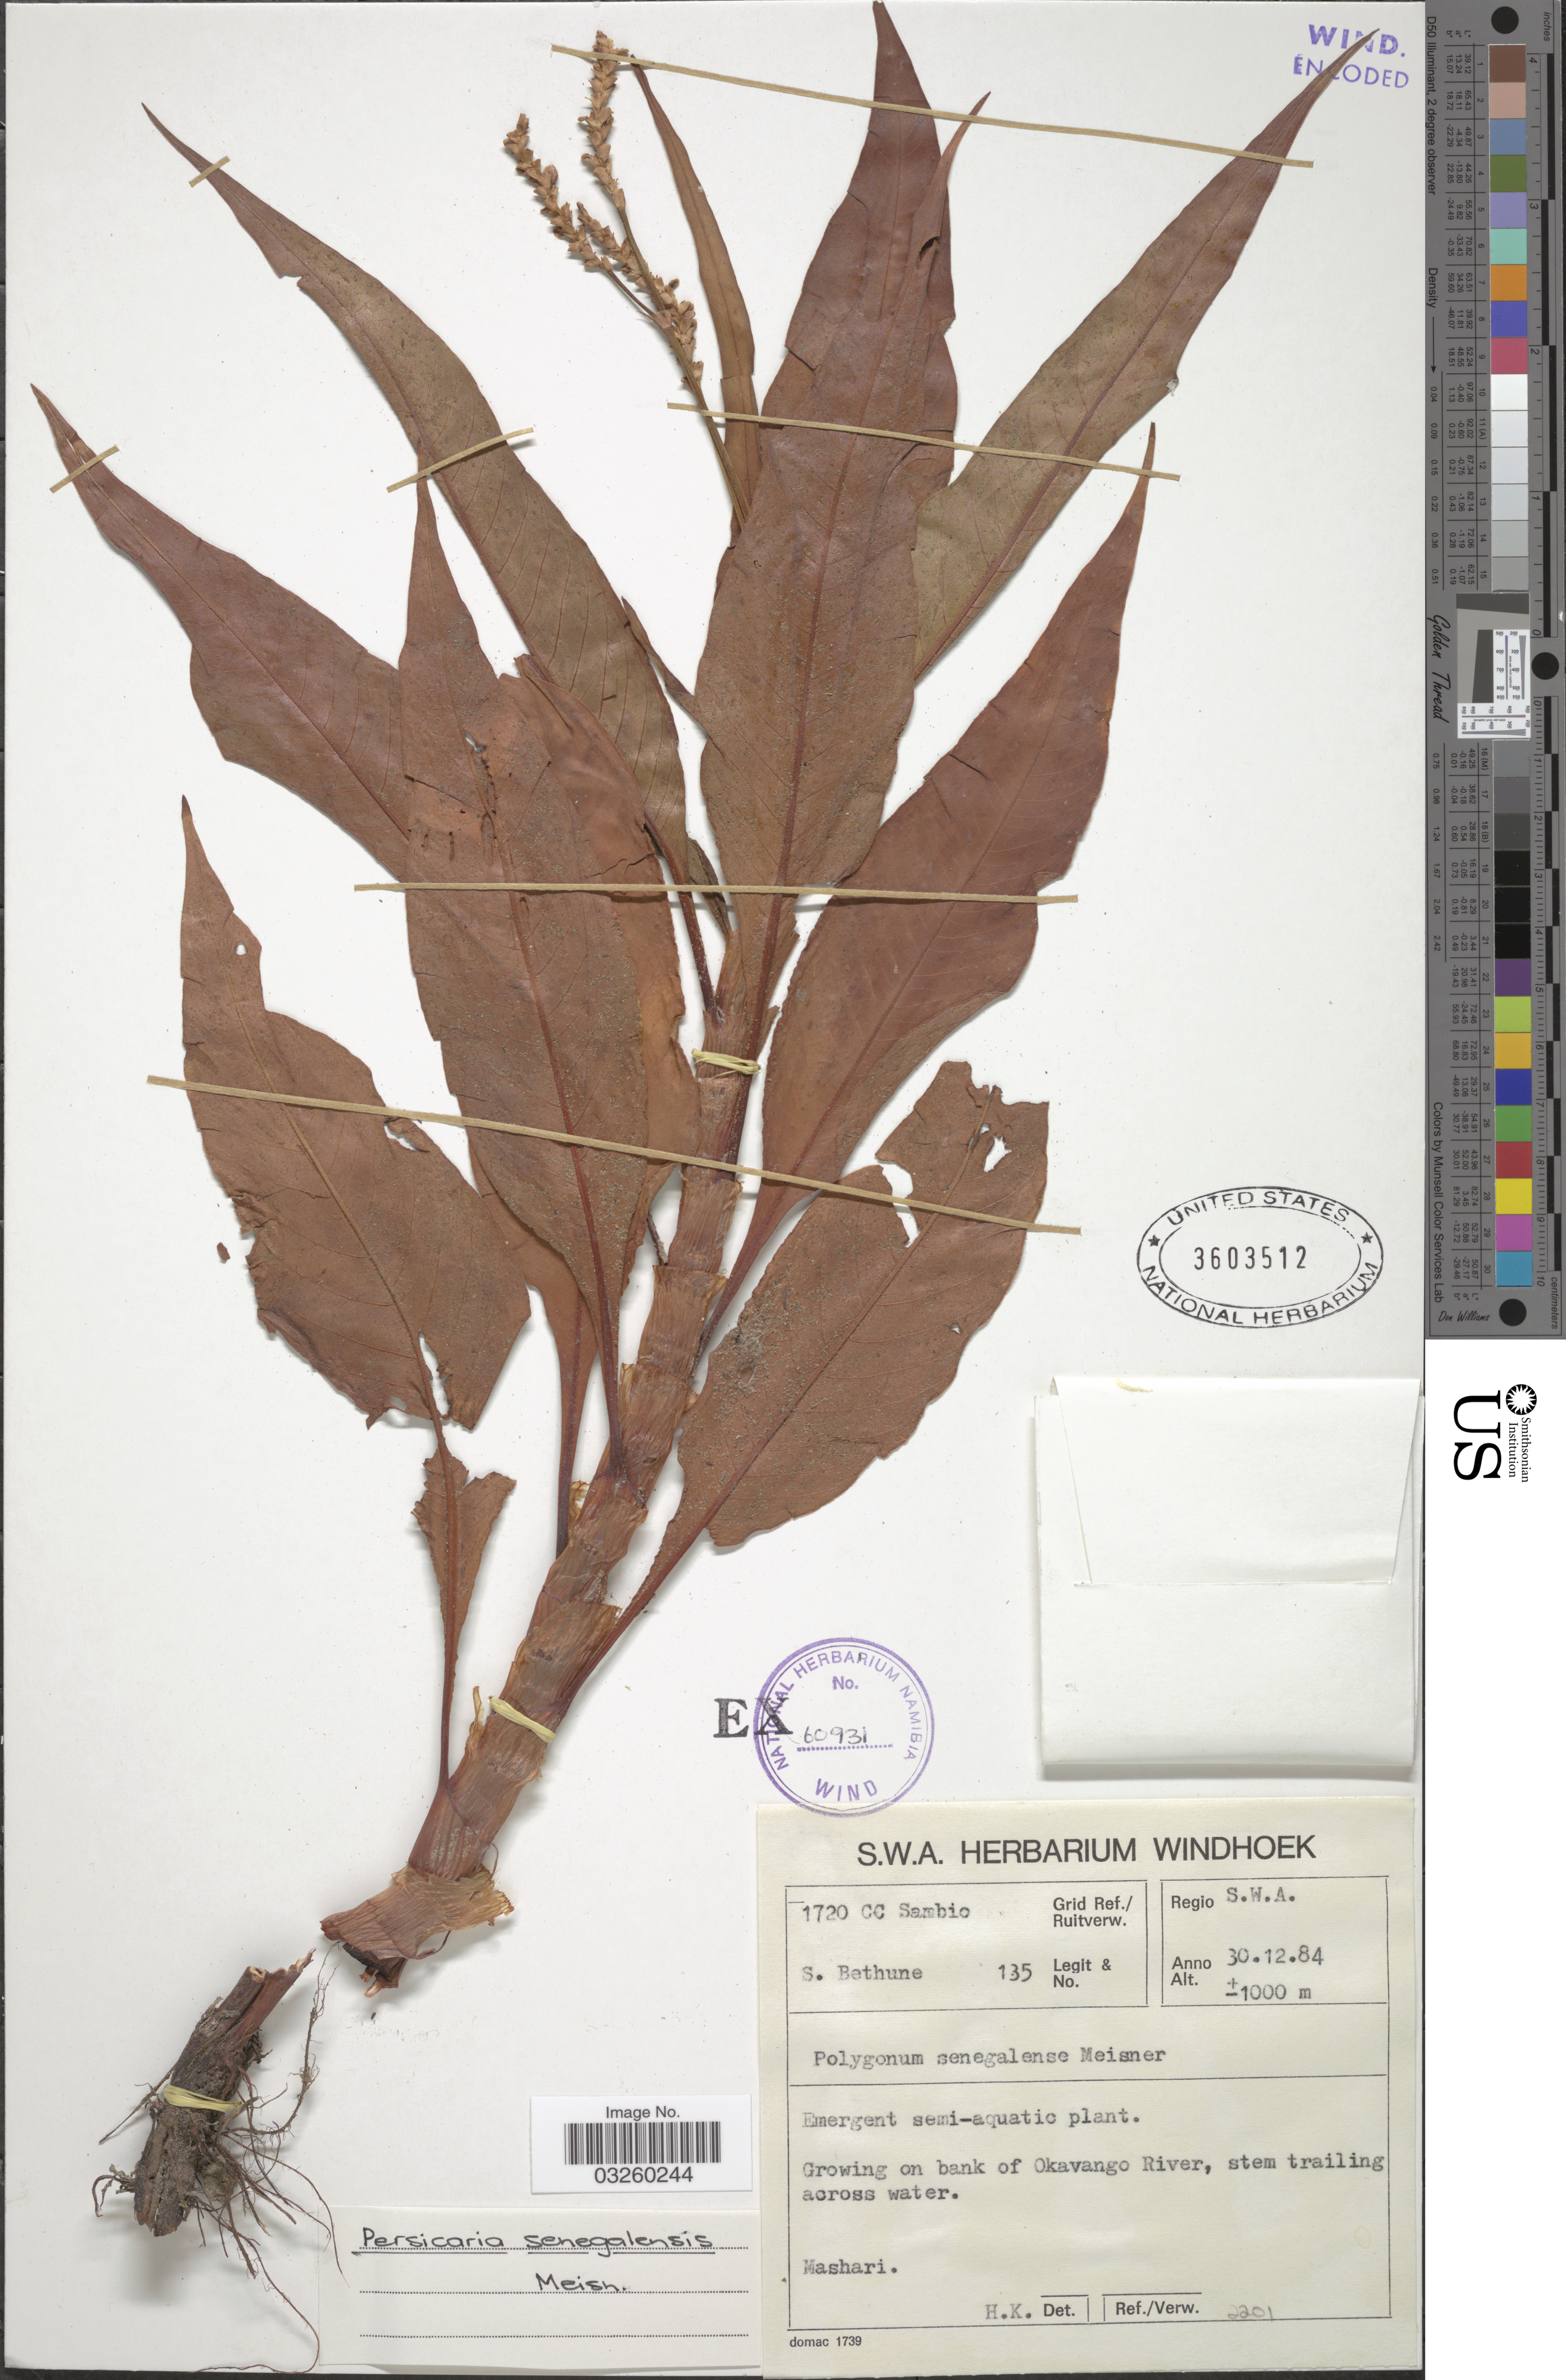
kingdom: Plantae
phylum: Tracheophyta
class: Magnoliopsida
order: Caryophyllales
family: Polygonaceae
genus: Polygonum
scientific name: Polygonum senegalense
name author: Meisn.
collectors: S. Bethune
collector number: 135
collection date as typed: Transcribed d/m/y: 30/12/84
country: Namibia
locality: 1720 CC Sambio Grid Ref./ Ruitverw. Regio S.W.A. Growing on bank of Okavango River, stem trailing across water.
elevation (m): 1000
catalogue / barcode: US 3603512